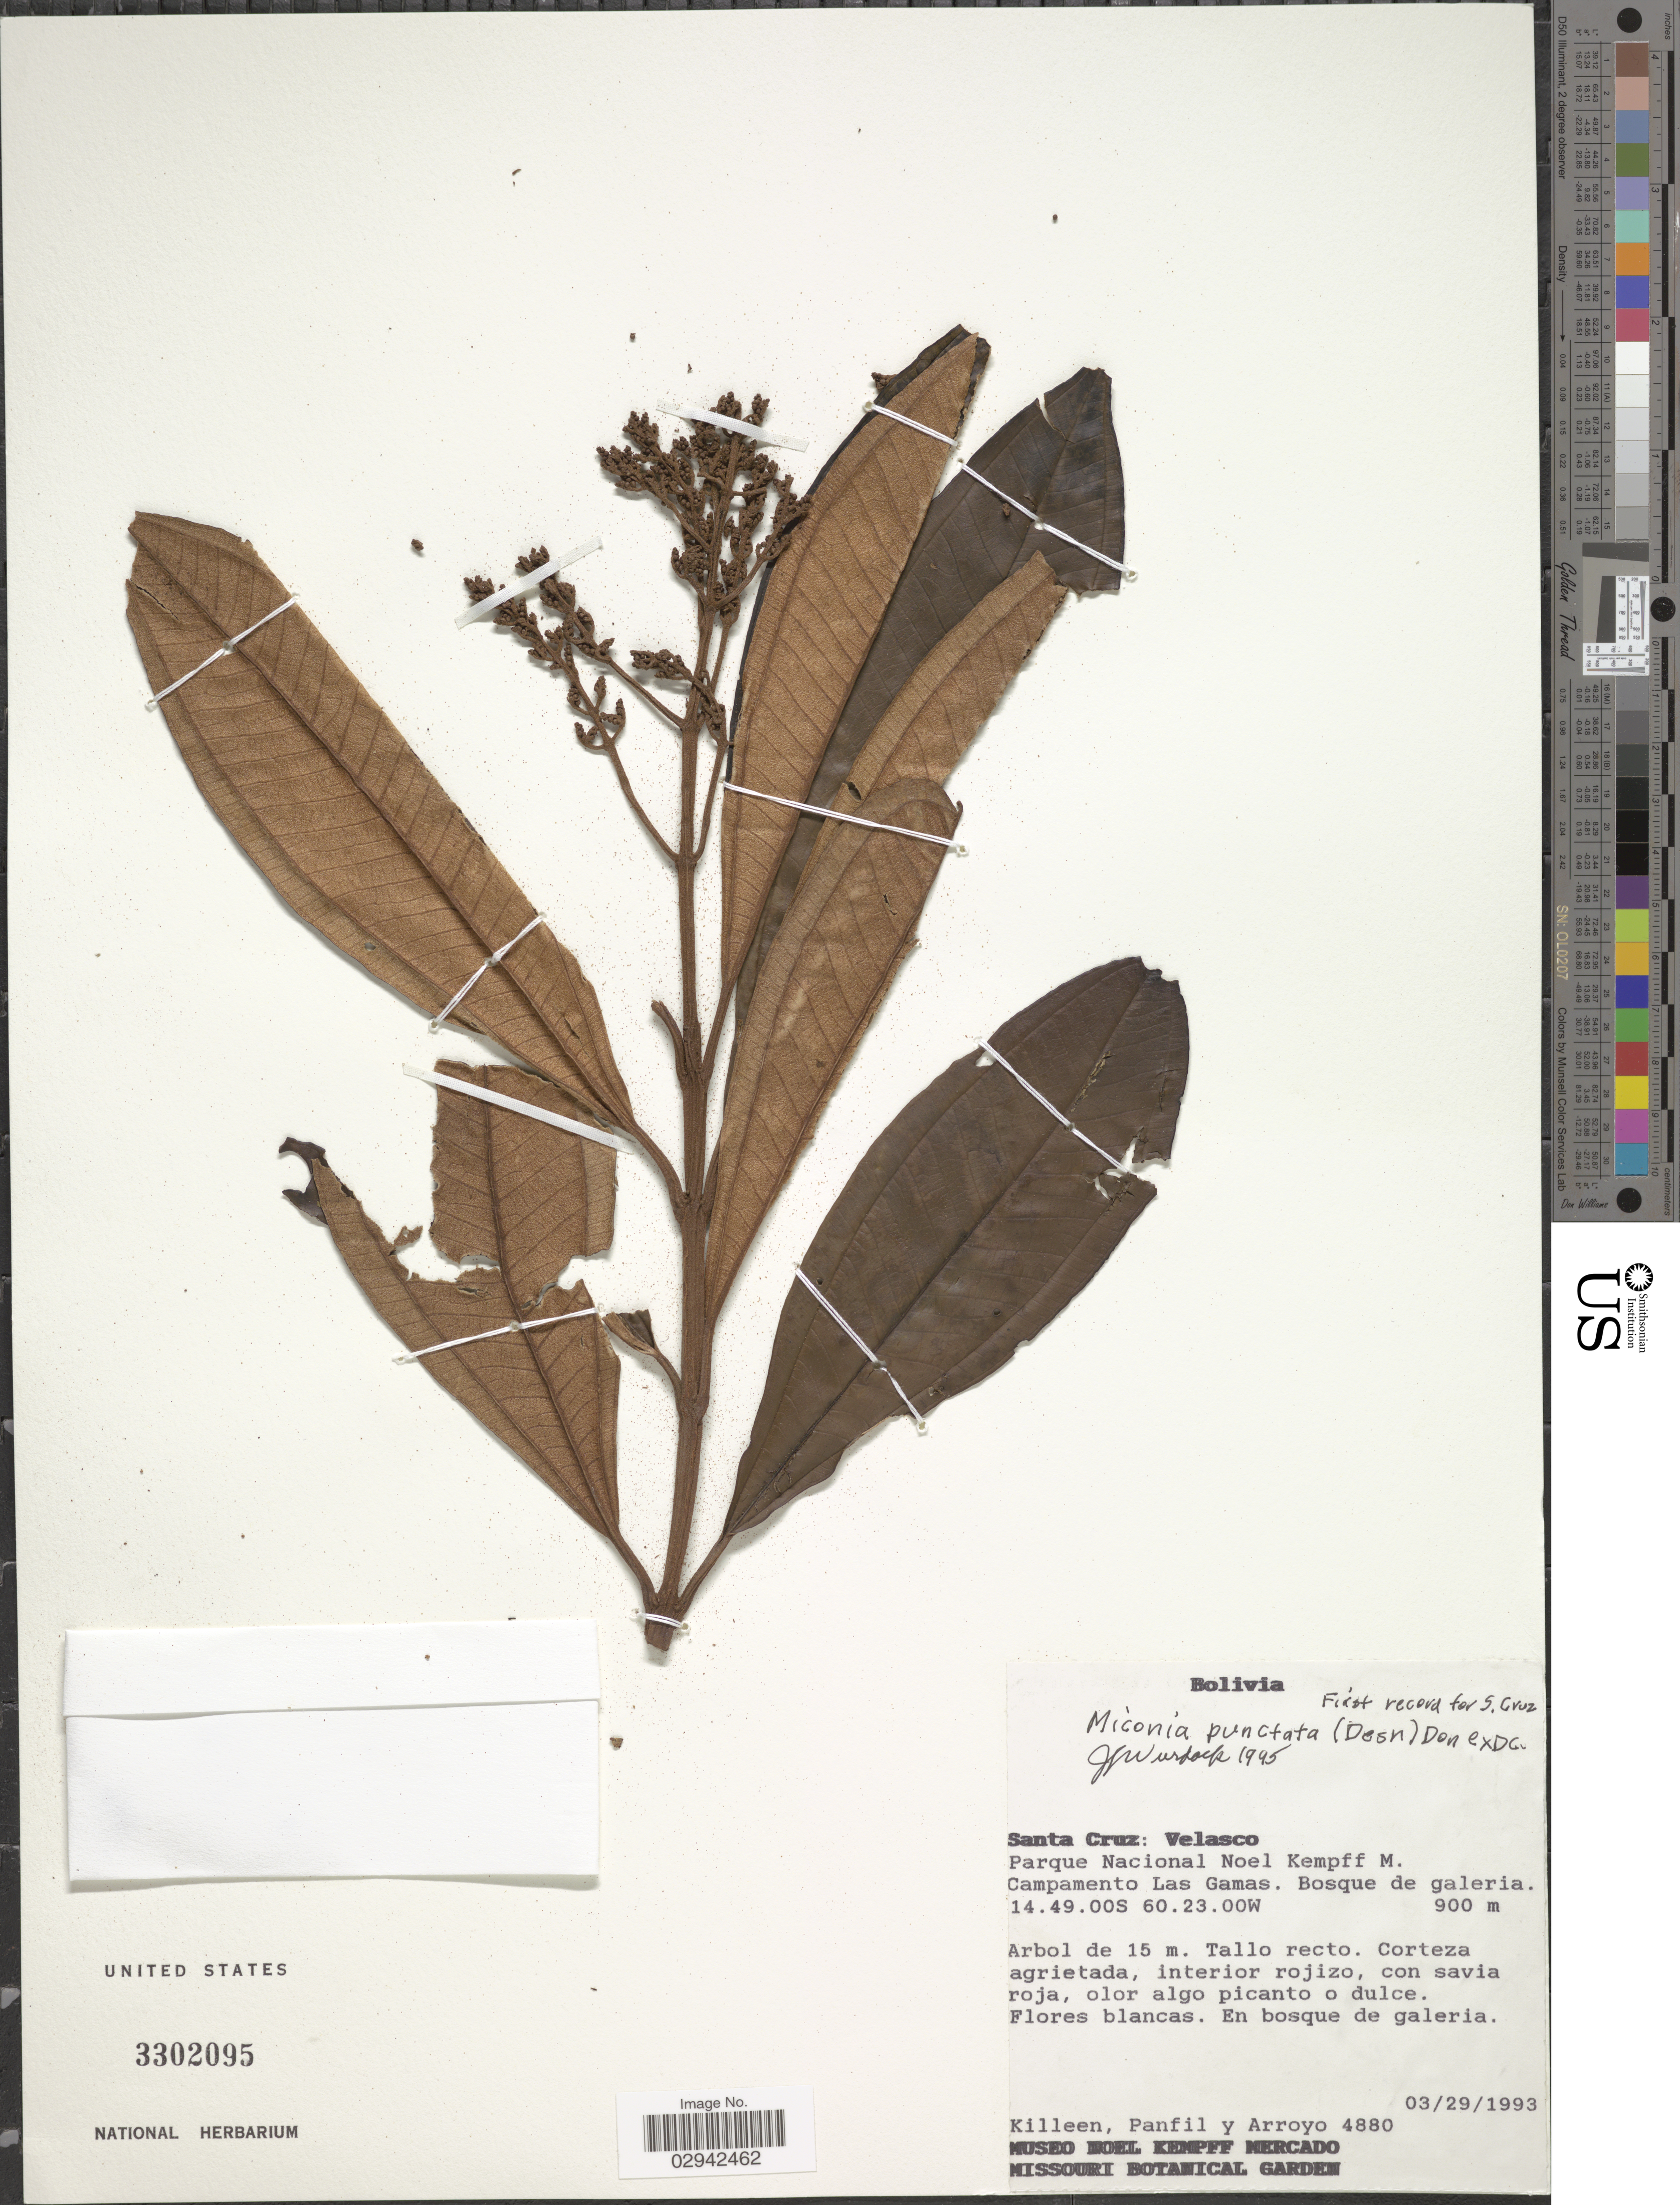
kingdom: Plantae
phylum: Tracheophyta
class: Magnoliopsida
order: Myrtales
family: Melastomataceae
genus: Miconia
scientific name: Miconia punctata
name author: (Desr.) D. Don ex DC.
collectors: Killeen, --, -- Panfil & Arroyo, --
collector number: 4880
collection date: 1993-03-29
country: Bolivia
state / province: Santa Cruz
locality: Velasco, Parque Nacional Noel Kempff M., Campamento Las Gamas.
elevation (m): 900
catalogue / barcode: US 3302095